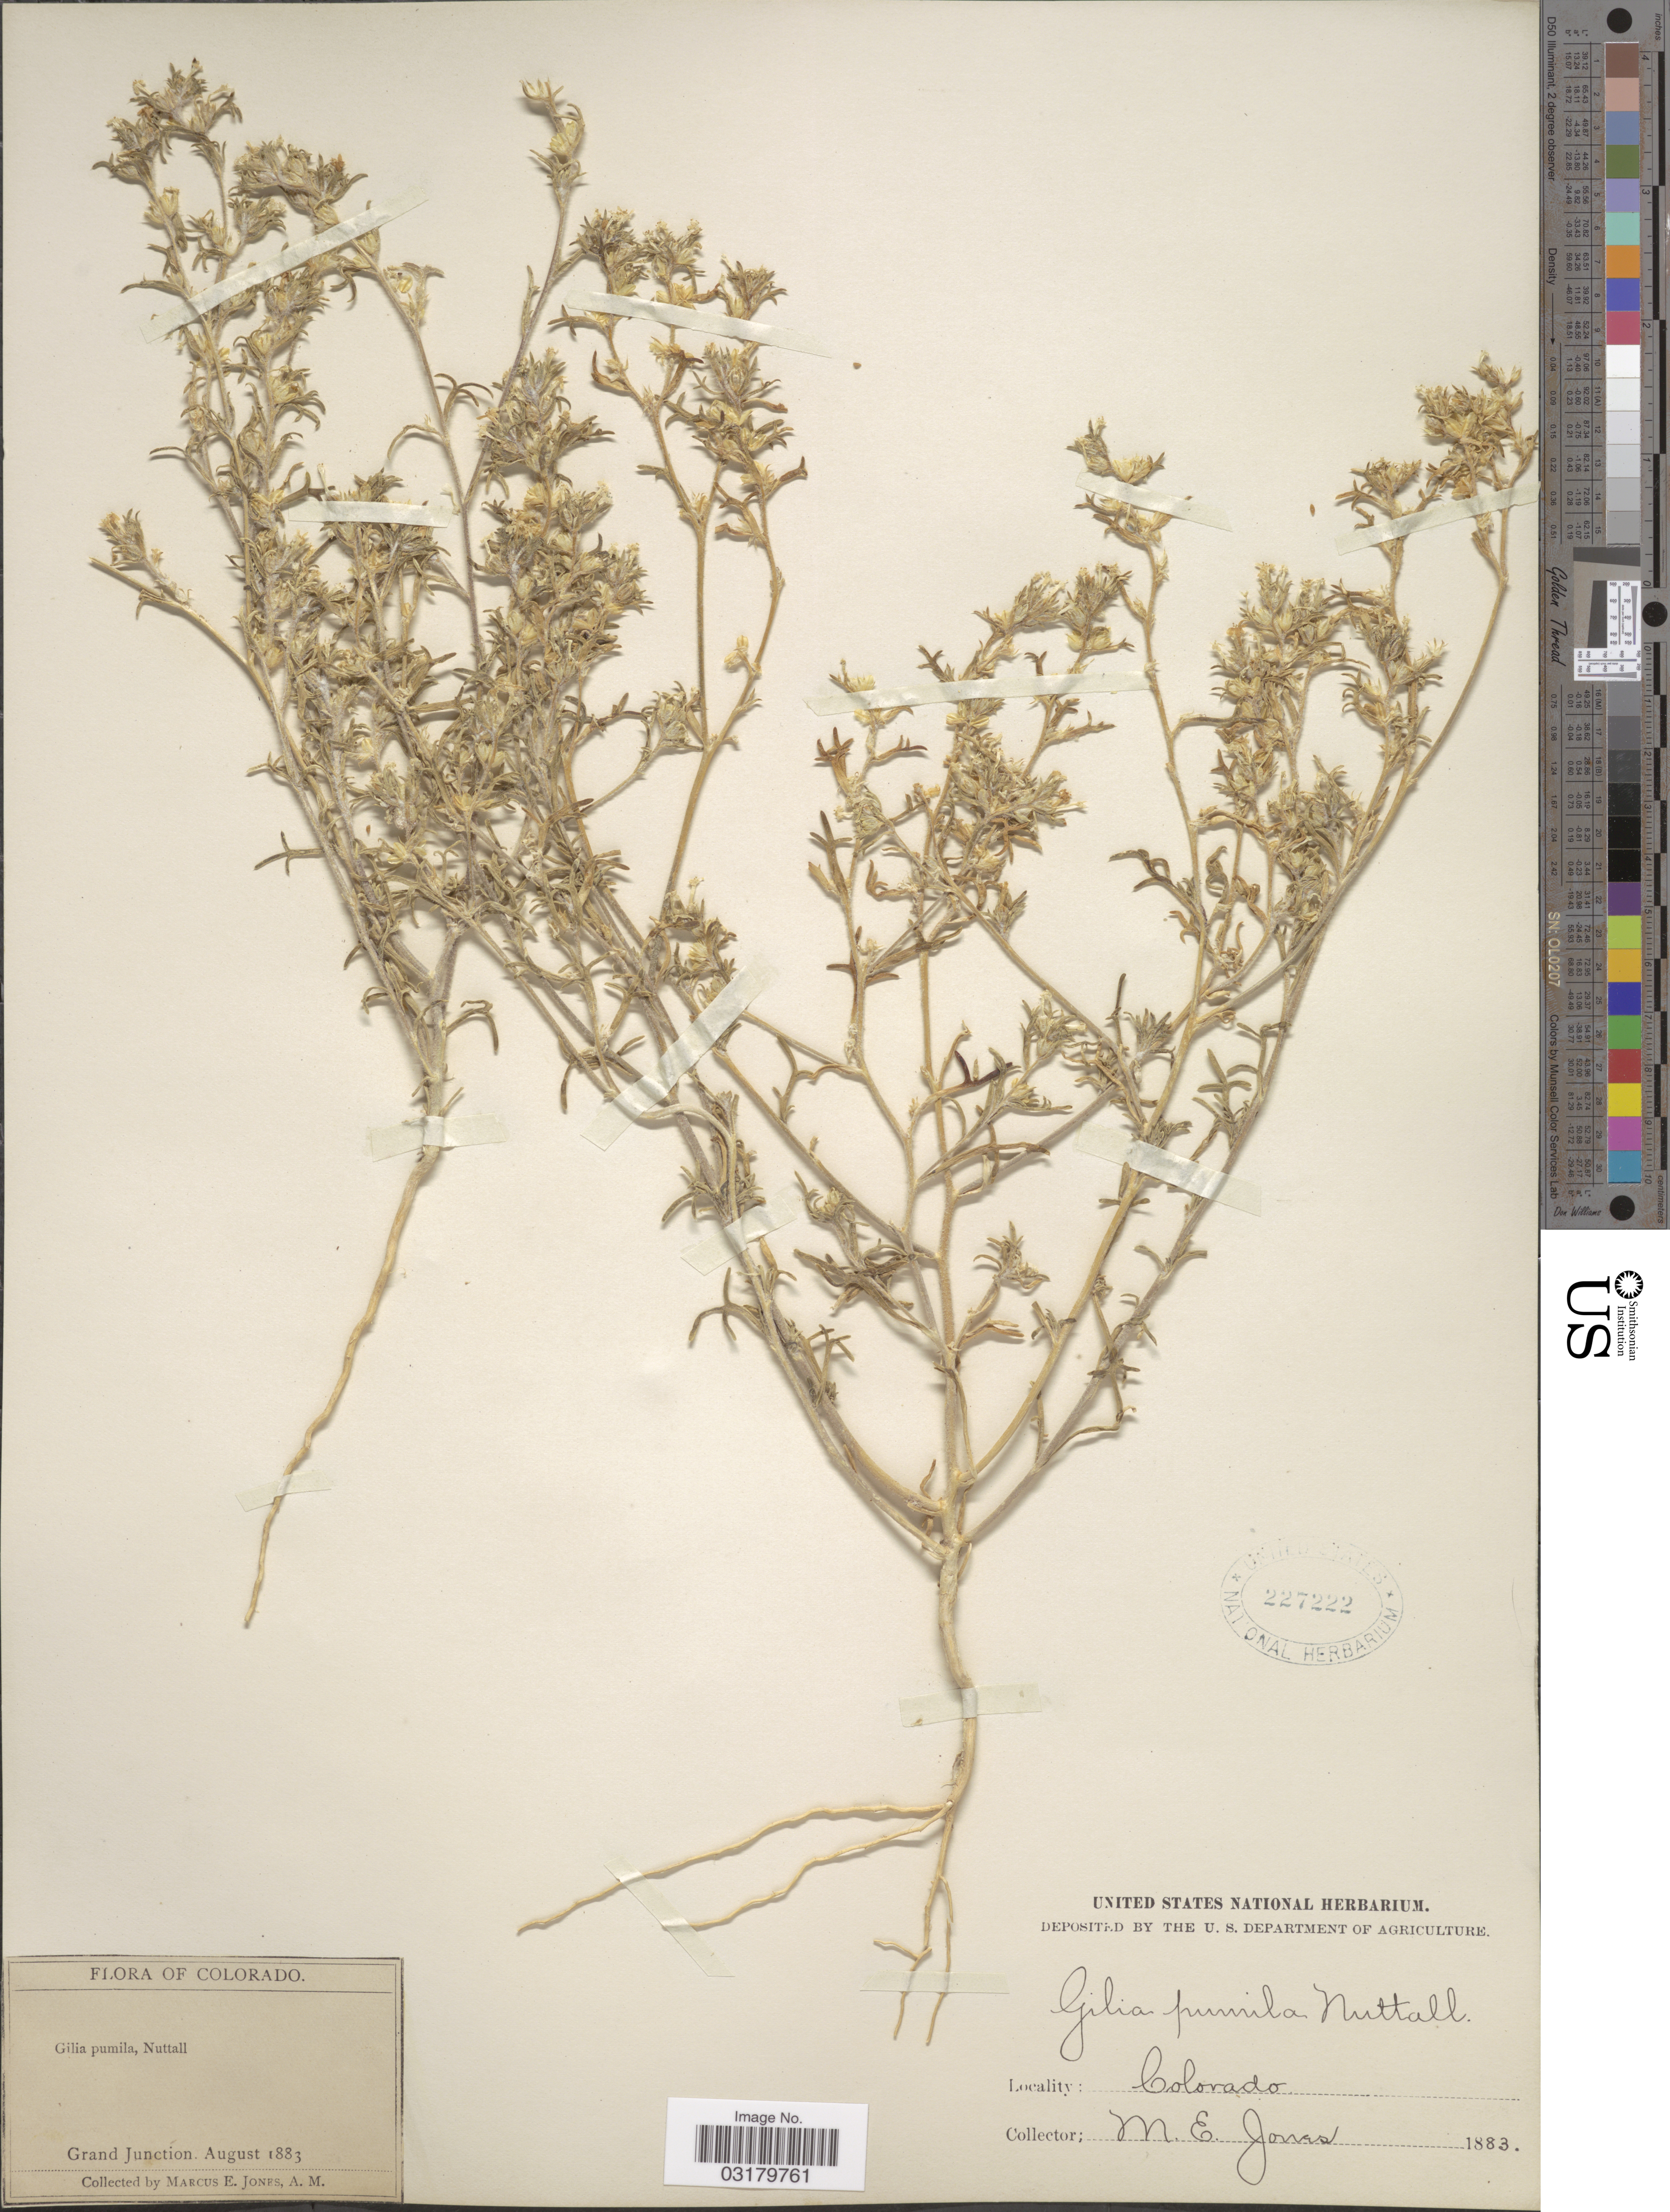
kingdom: Plantae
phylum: Tracheophyta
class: Magnoliopsida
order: Ericales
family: Polemoniaceae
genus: Ipomopsis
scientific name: Ipomopsis pumila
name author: (Nutt.) V.E. Grant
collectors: M. E. Jones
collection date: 1883-08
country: United States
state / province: Colorado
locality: Grand Junction.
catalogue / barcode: US 227222